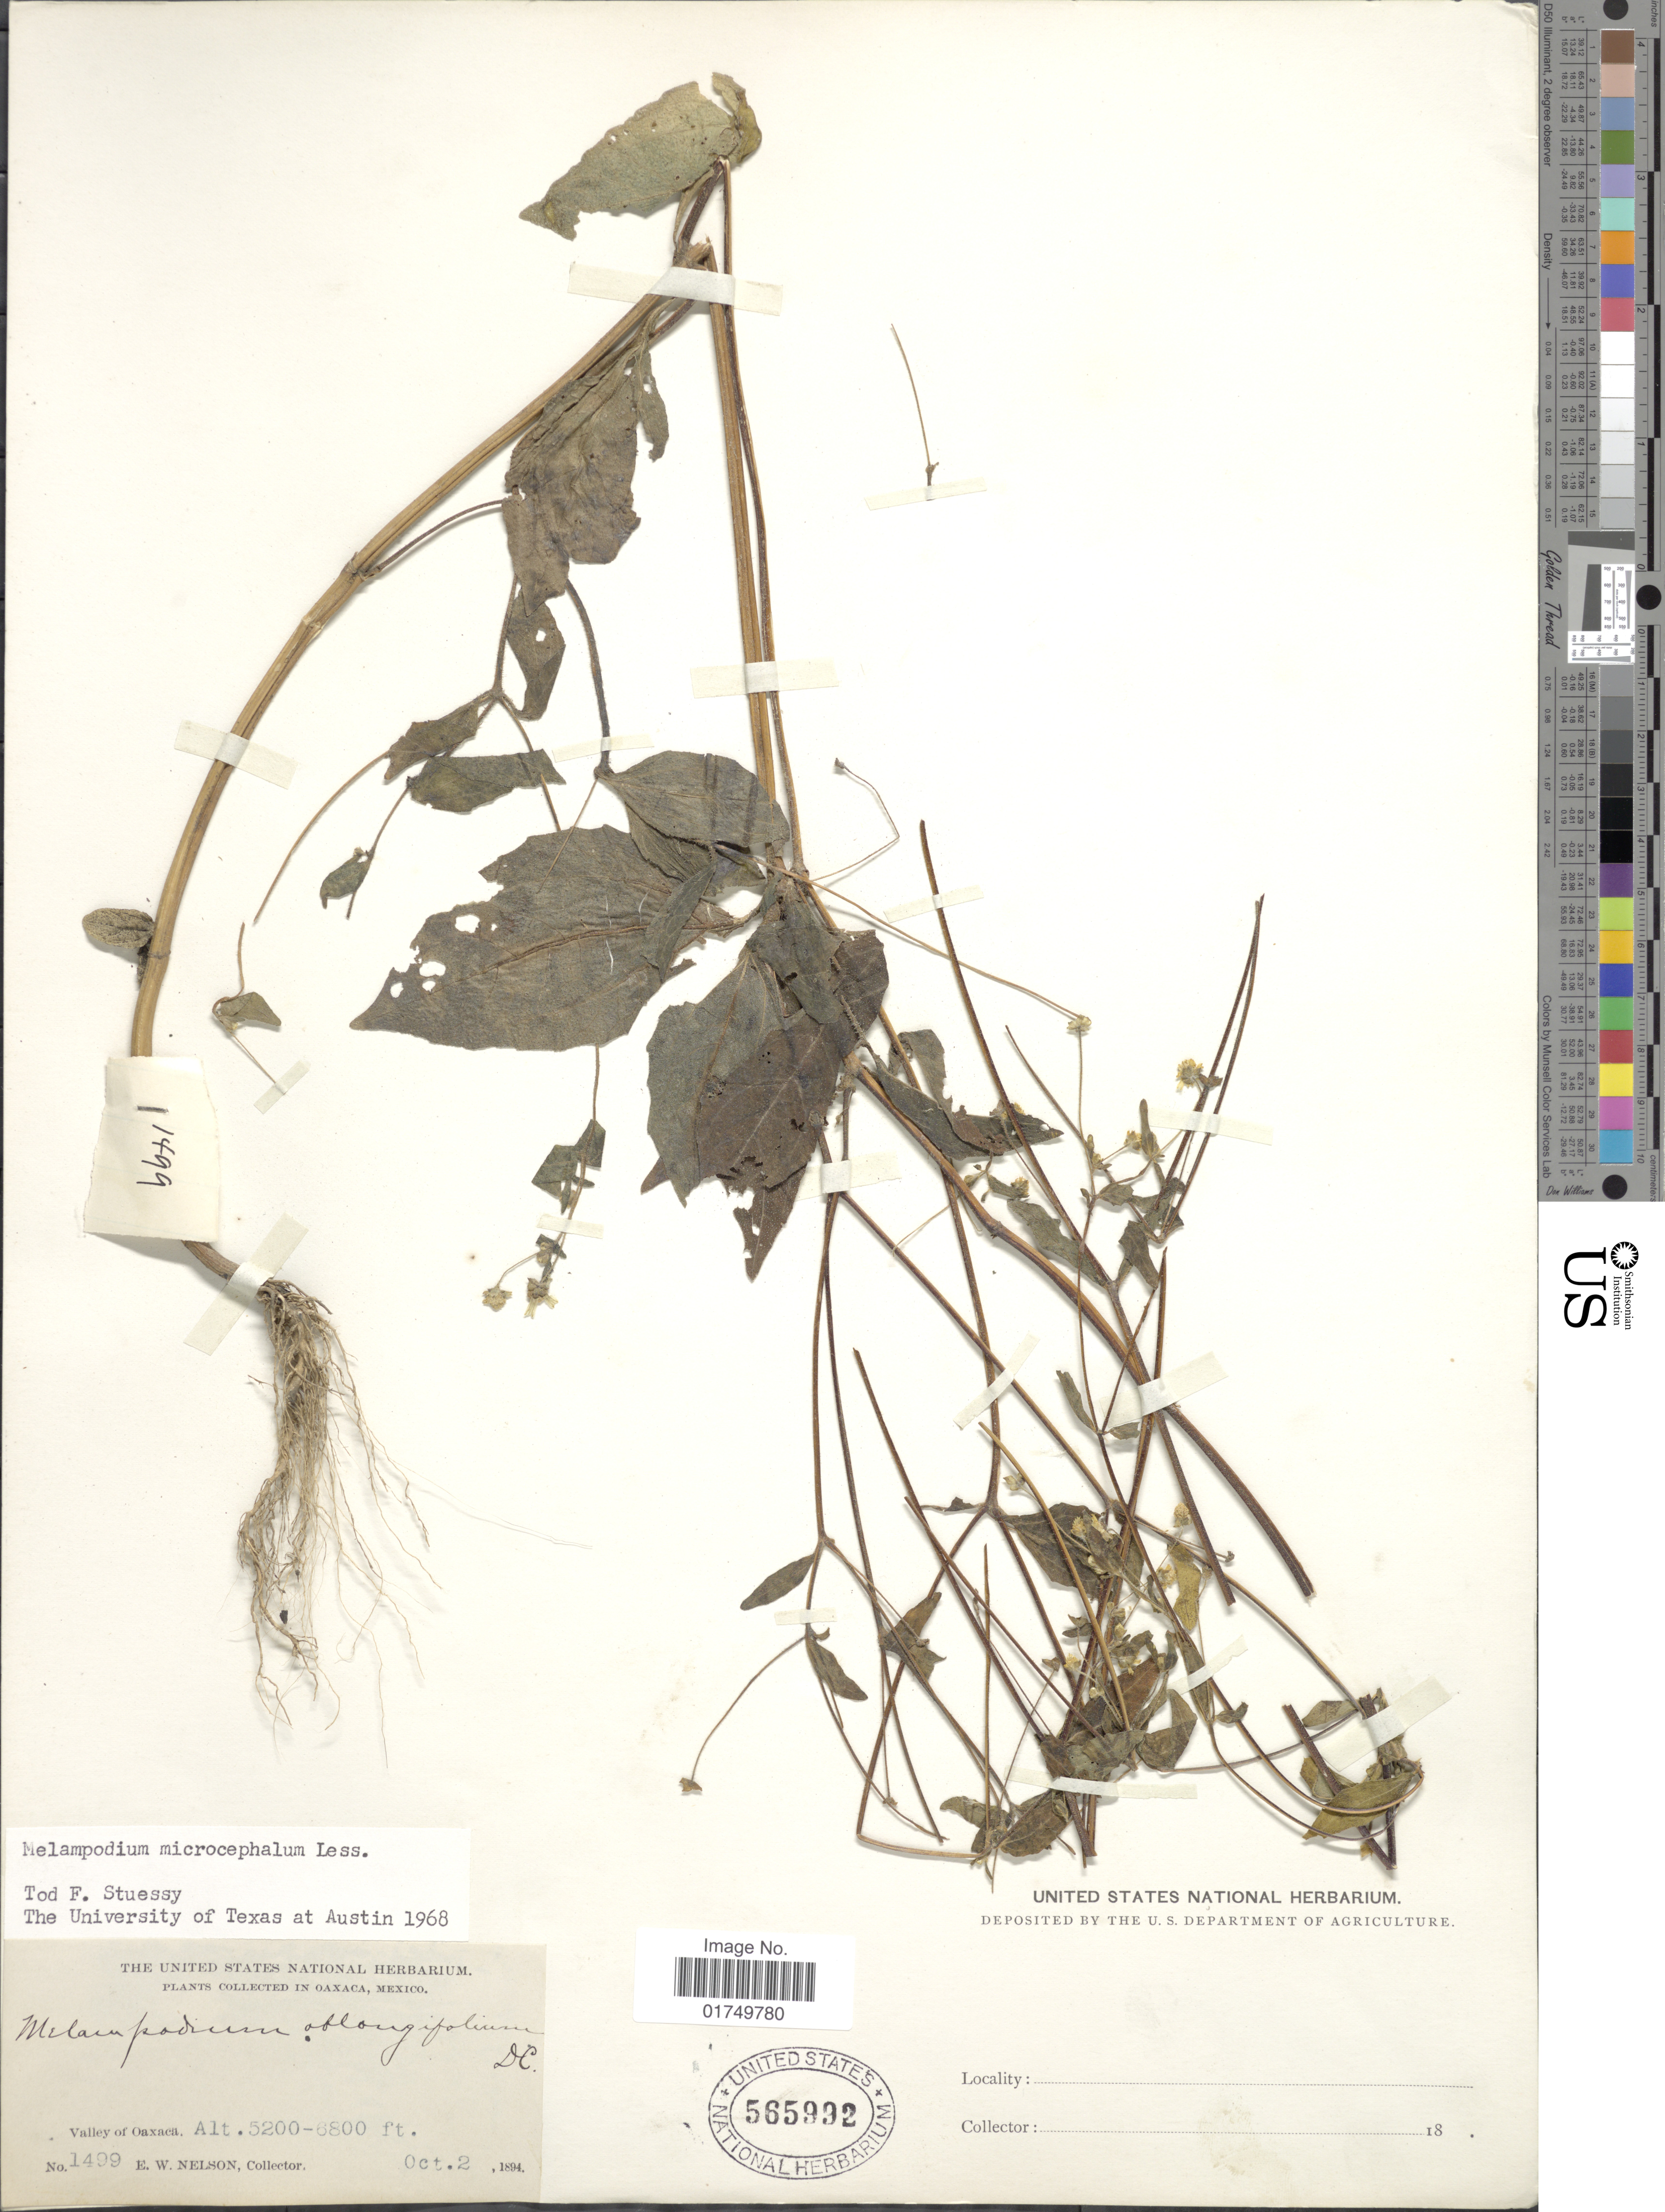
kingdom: Plantae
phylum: Tracheophyta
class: Magnoliopsida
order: Asterales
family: Asteraceae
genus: Melampodium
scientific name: Melampodium microcephalum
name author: Less.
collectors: E. W. Nelson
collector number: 1499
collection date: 1894-10-02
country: Mexico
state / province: Oaxaca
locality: Valley of Oaxaca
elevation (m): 1585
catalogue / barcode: US 565992